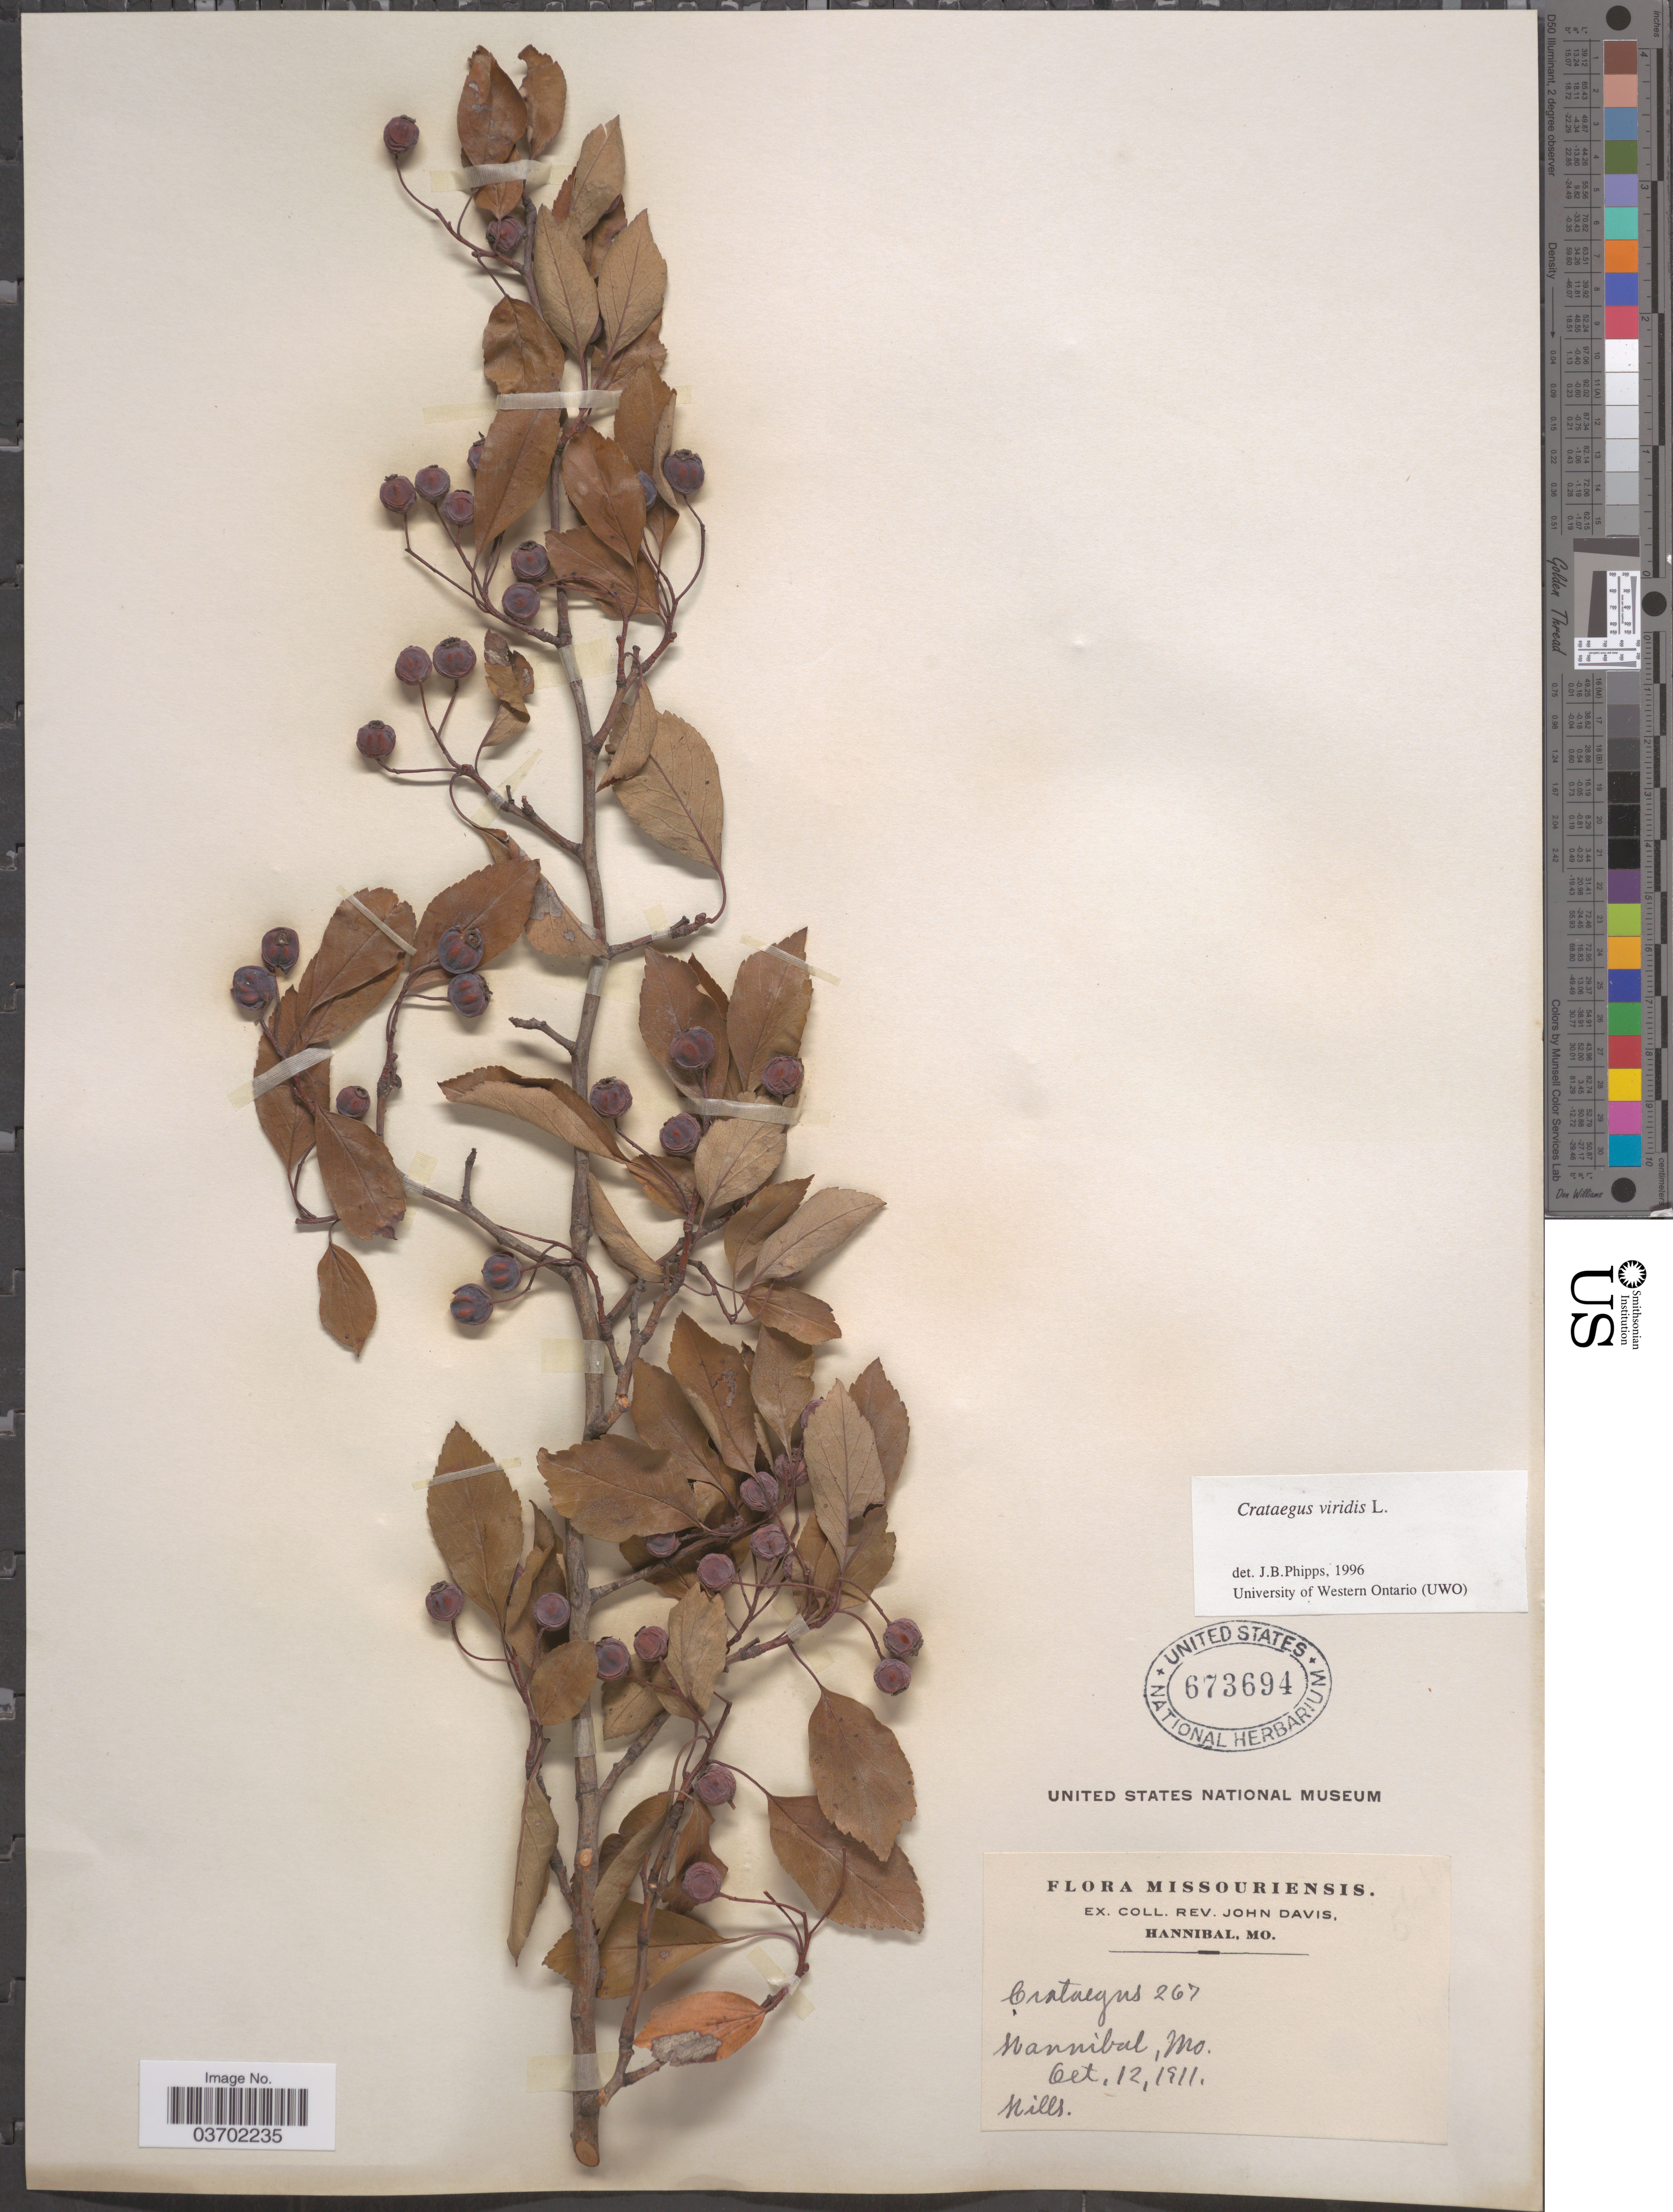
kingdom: Plantae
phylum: Tracheophyta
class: Magnoliopsida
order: Rosales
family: Rosaceae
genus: Crataegus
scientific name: Crataegus viridis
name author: L.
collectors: J. Davis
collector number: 267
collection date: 1911-10-12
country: United States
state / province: Mississippi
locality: Hannibal.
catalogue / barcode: US 673694